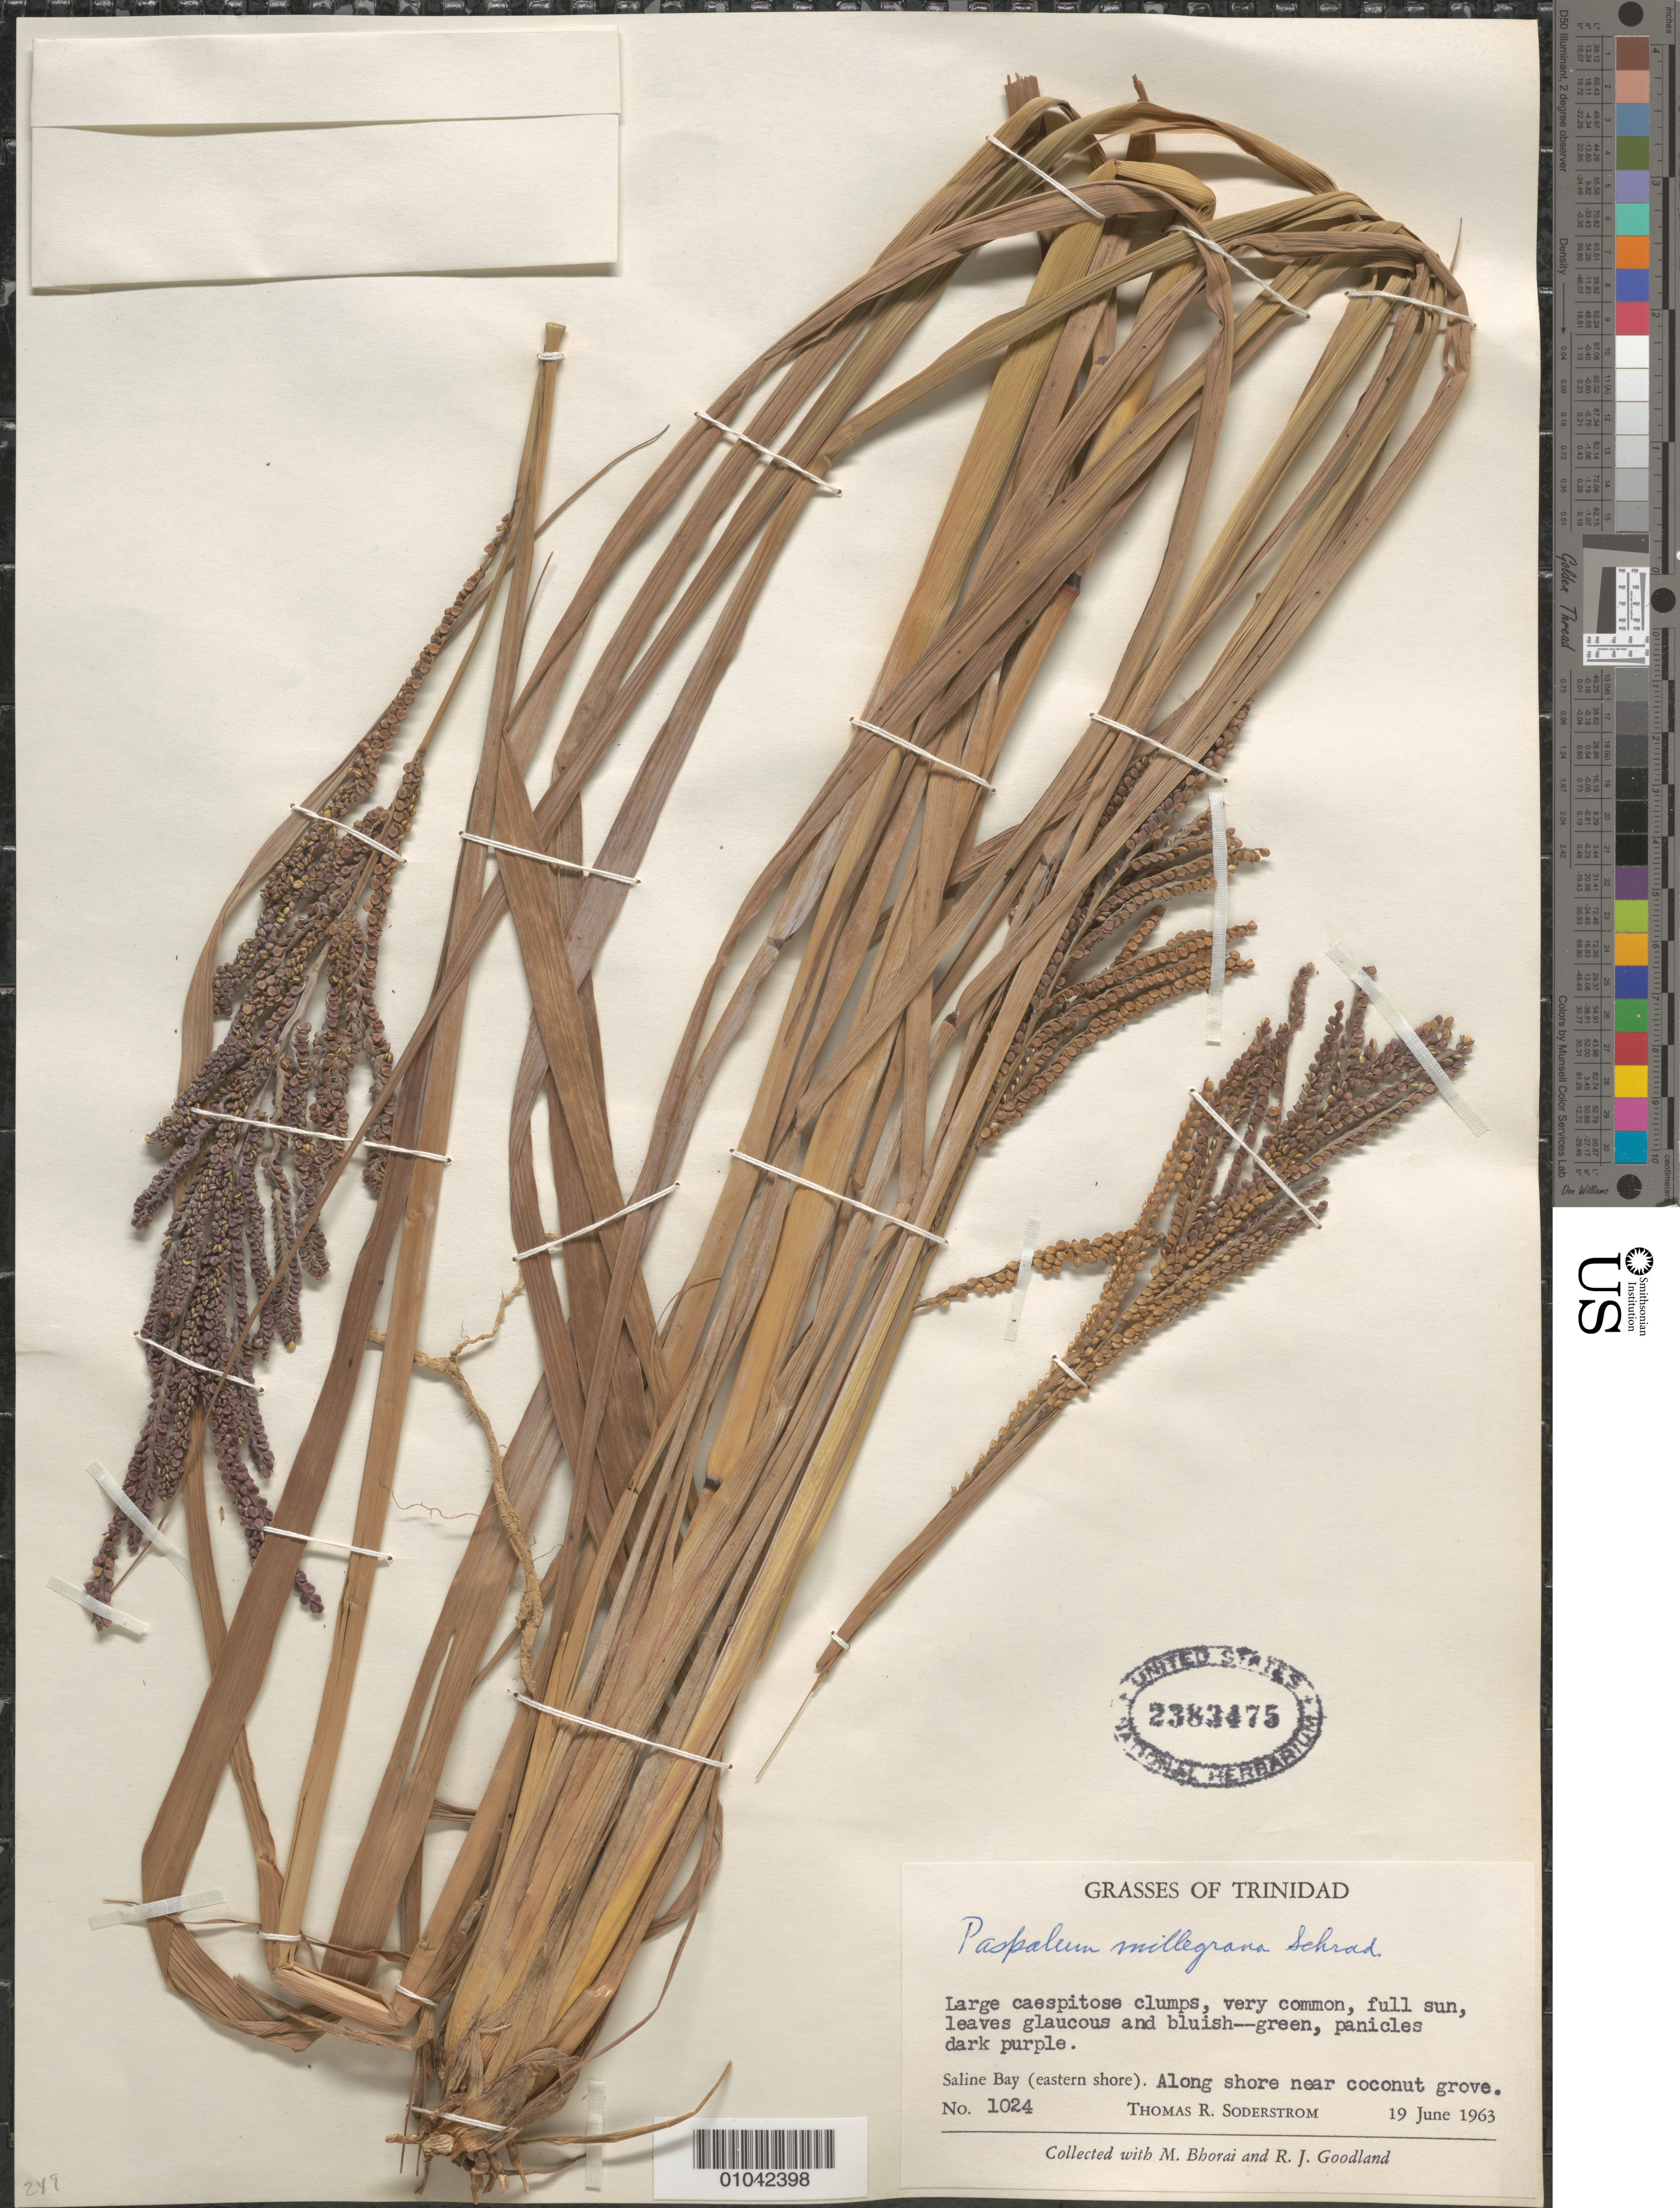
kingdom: Plantae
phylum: Tracheophyta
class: Liliopsida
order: Poales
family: Poaceae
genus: Paspalum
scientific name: Paspalum millegrana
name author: Schrad.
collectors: T. R. Soderstrom, M. Bhorai & R. Goodland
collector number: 1024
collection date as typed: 19 Jun 1963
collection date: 1963-06-19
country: Trinidad and Tobago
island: Trinidad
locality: Saline Bay, eastern shore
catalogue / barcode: US 2383475